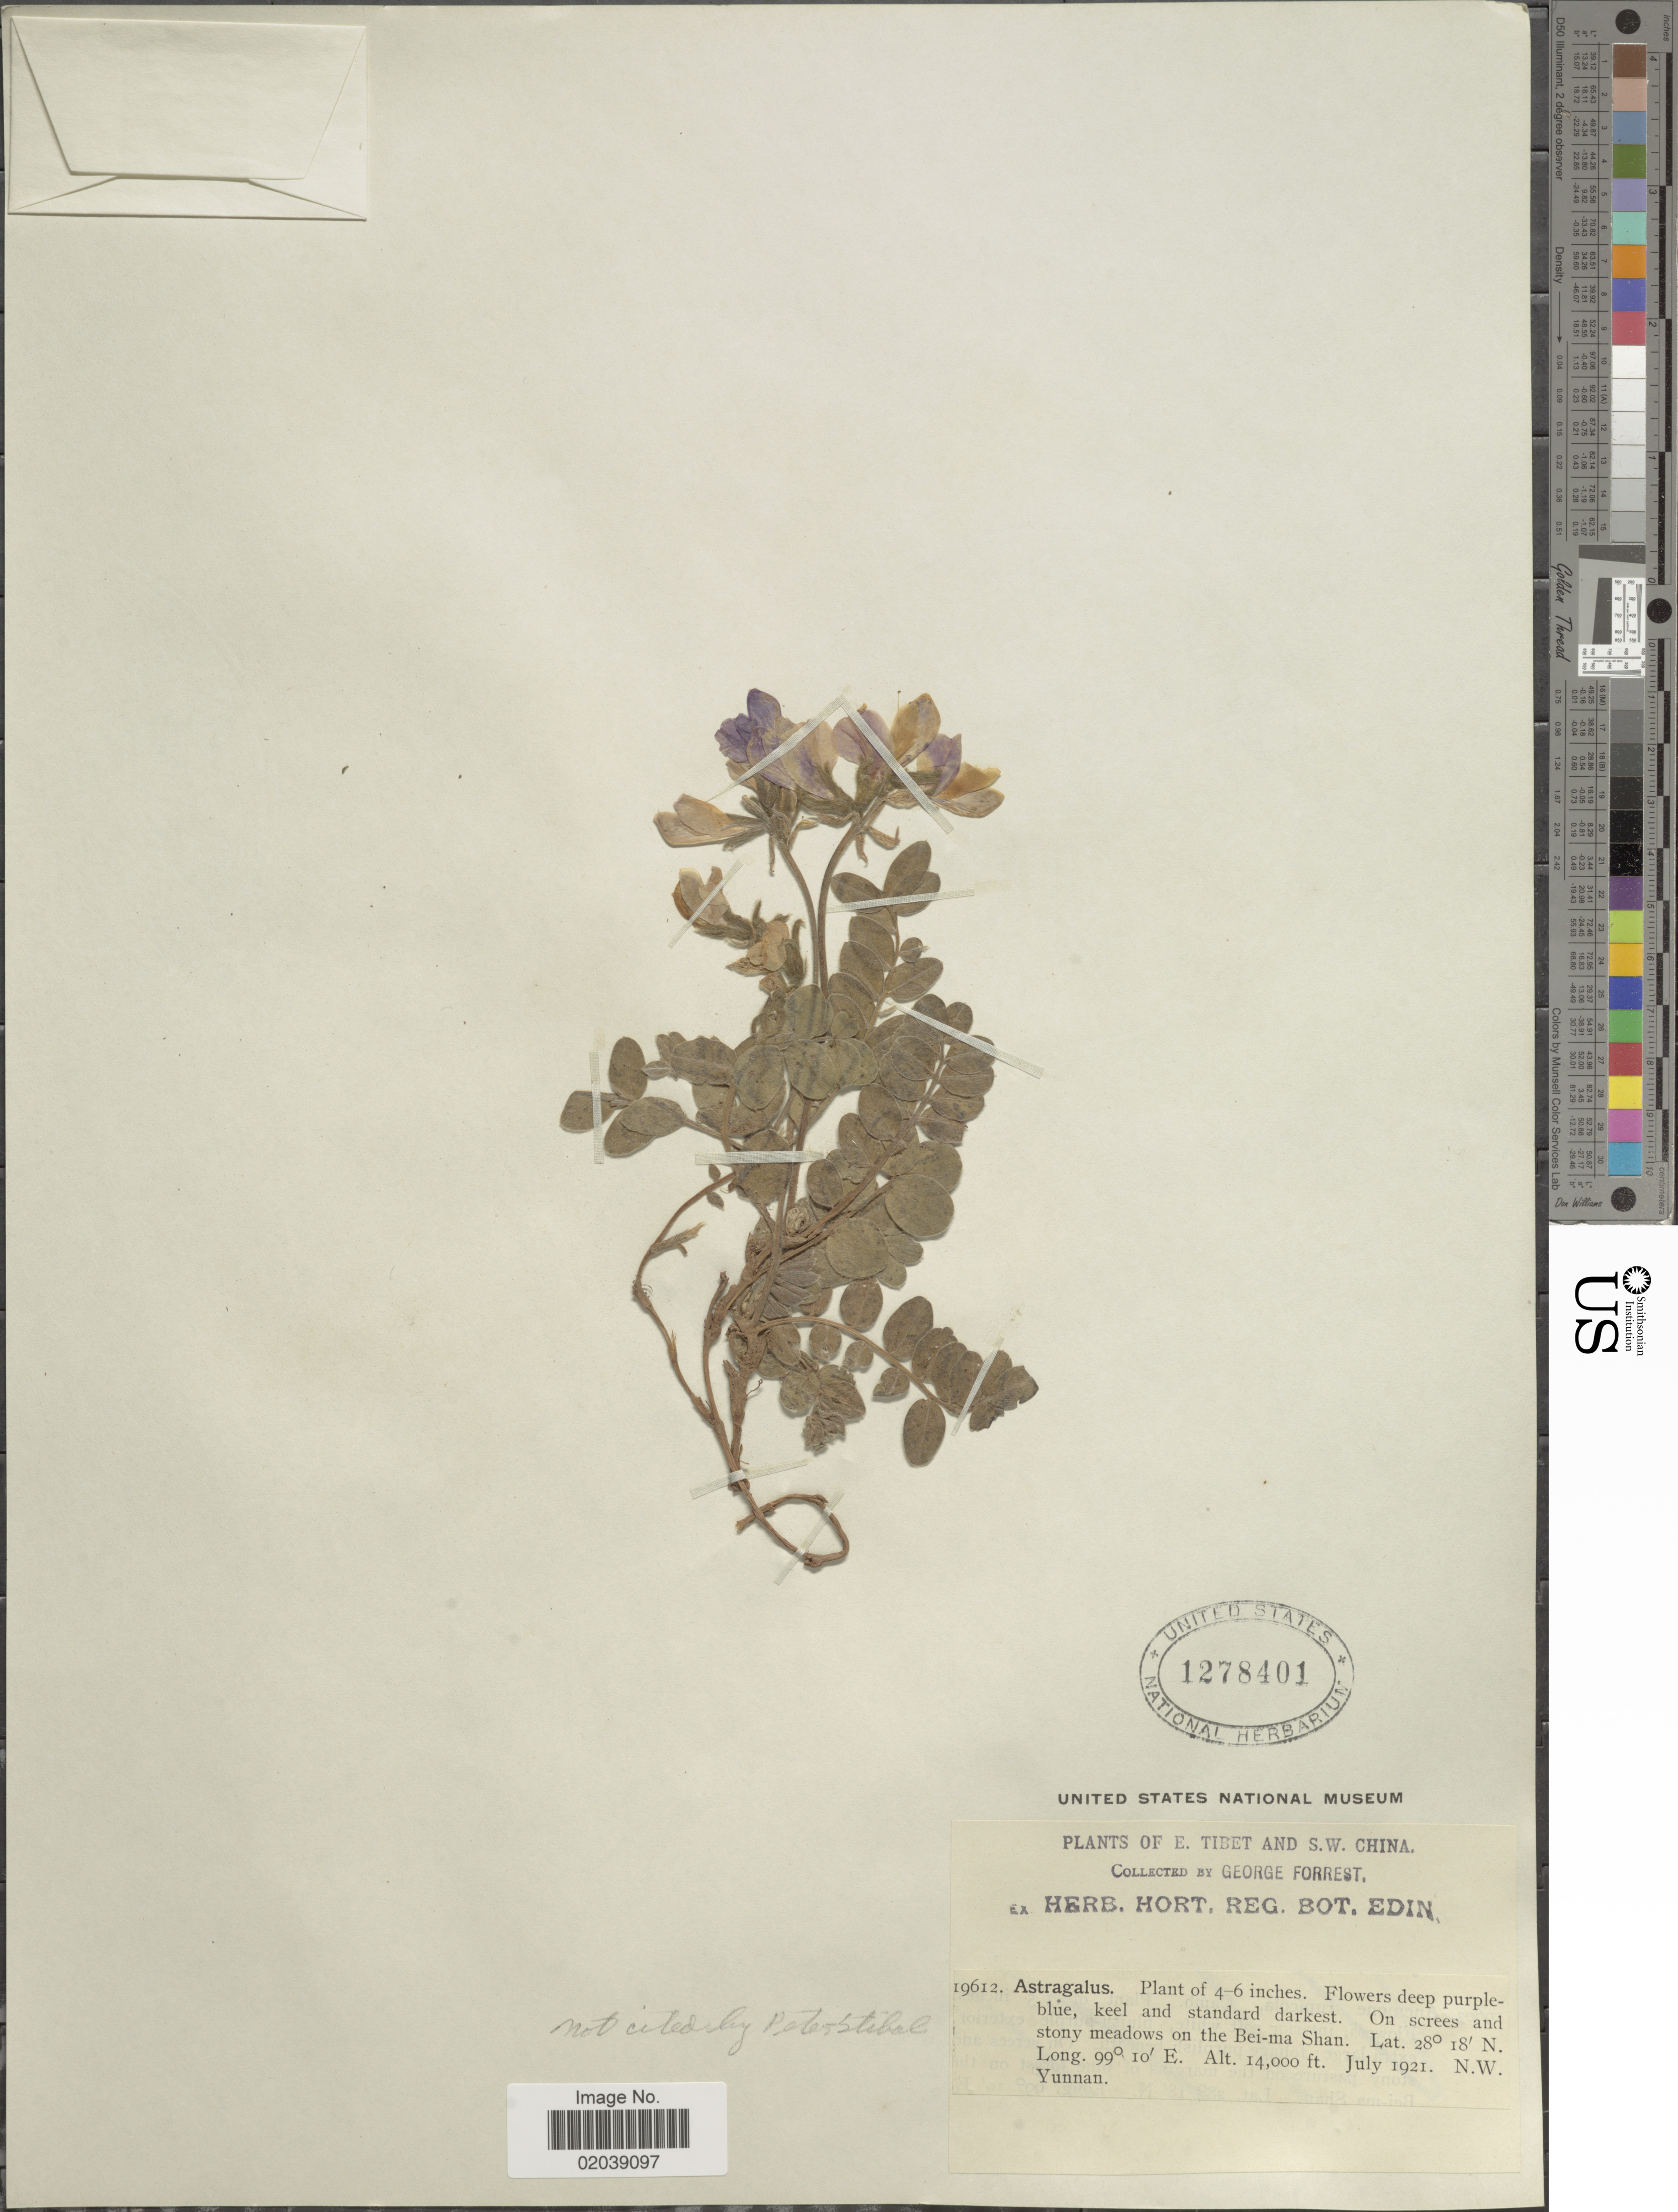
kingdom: Plantae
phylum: Tracheophyta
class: Magnoliopsida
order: Fabales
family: Fabaceae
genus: Astragalus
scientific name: Astragalus sp.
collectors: G. Forrest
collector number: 19612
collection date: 1921-07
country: China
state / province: Yunnan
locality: E. Tibet and S.W. China, On screes and stony meadows on the Bei-ma Shan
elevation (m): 4267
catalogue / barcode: US 1278401